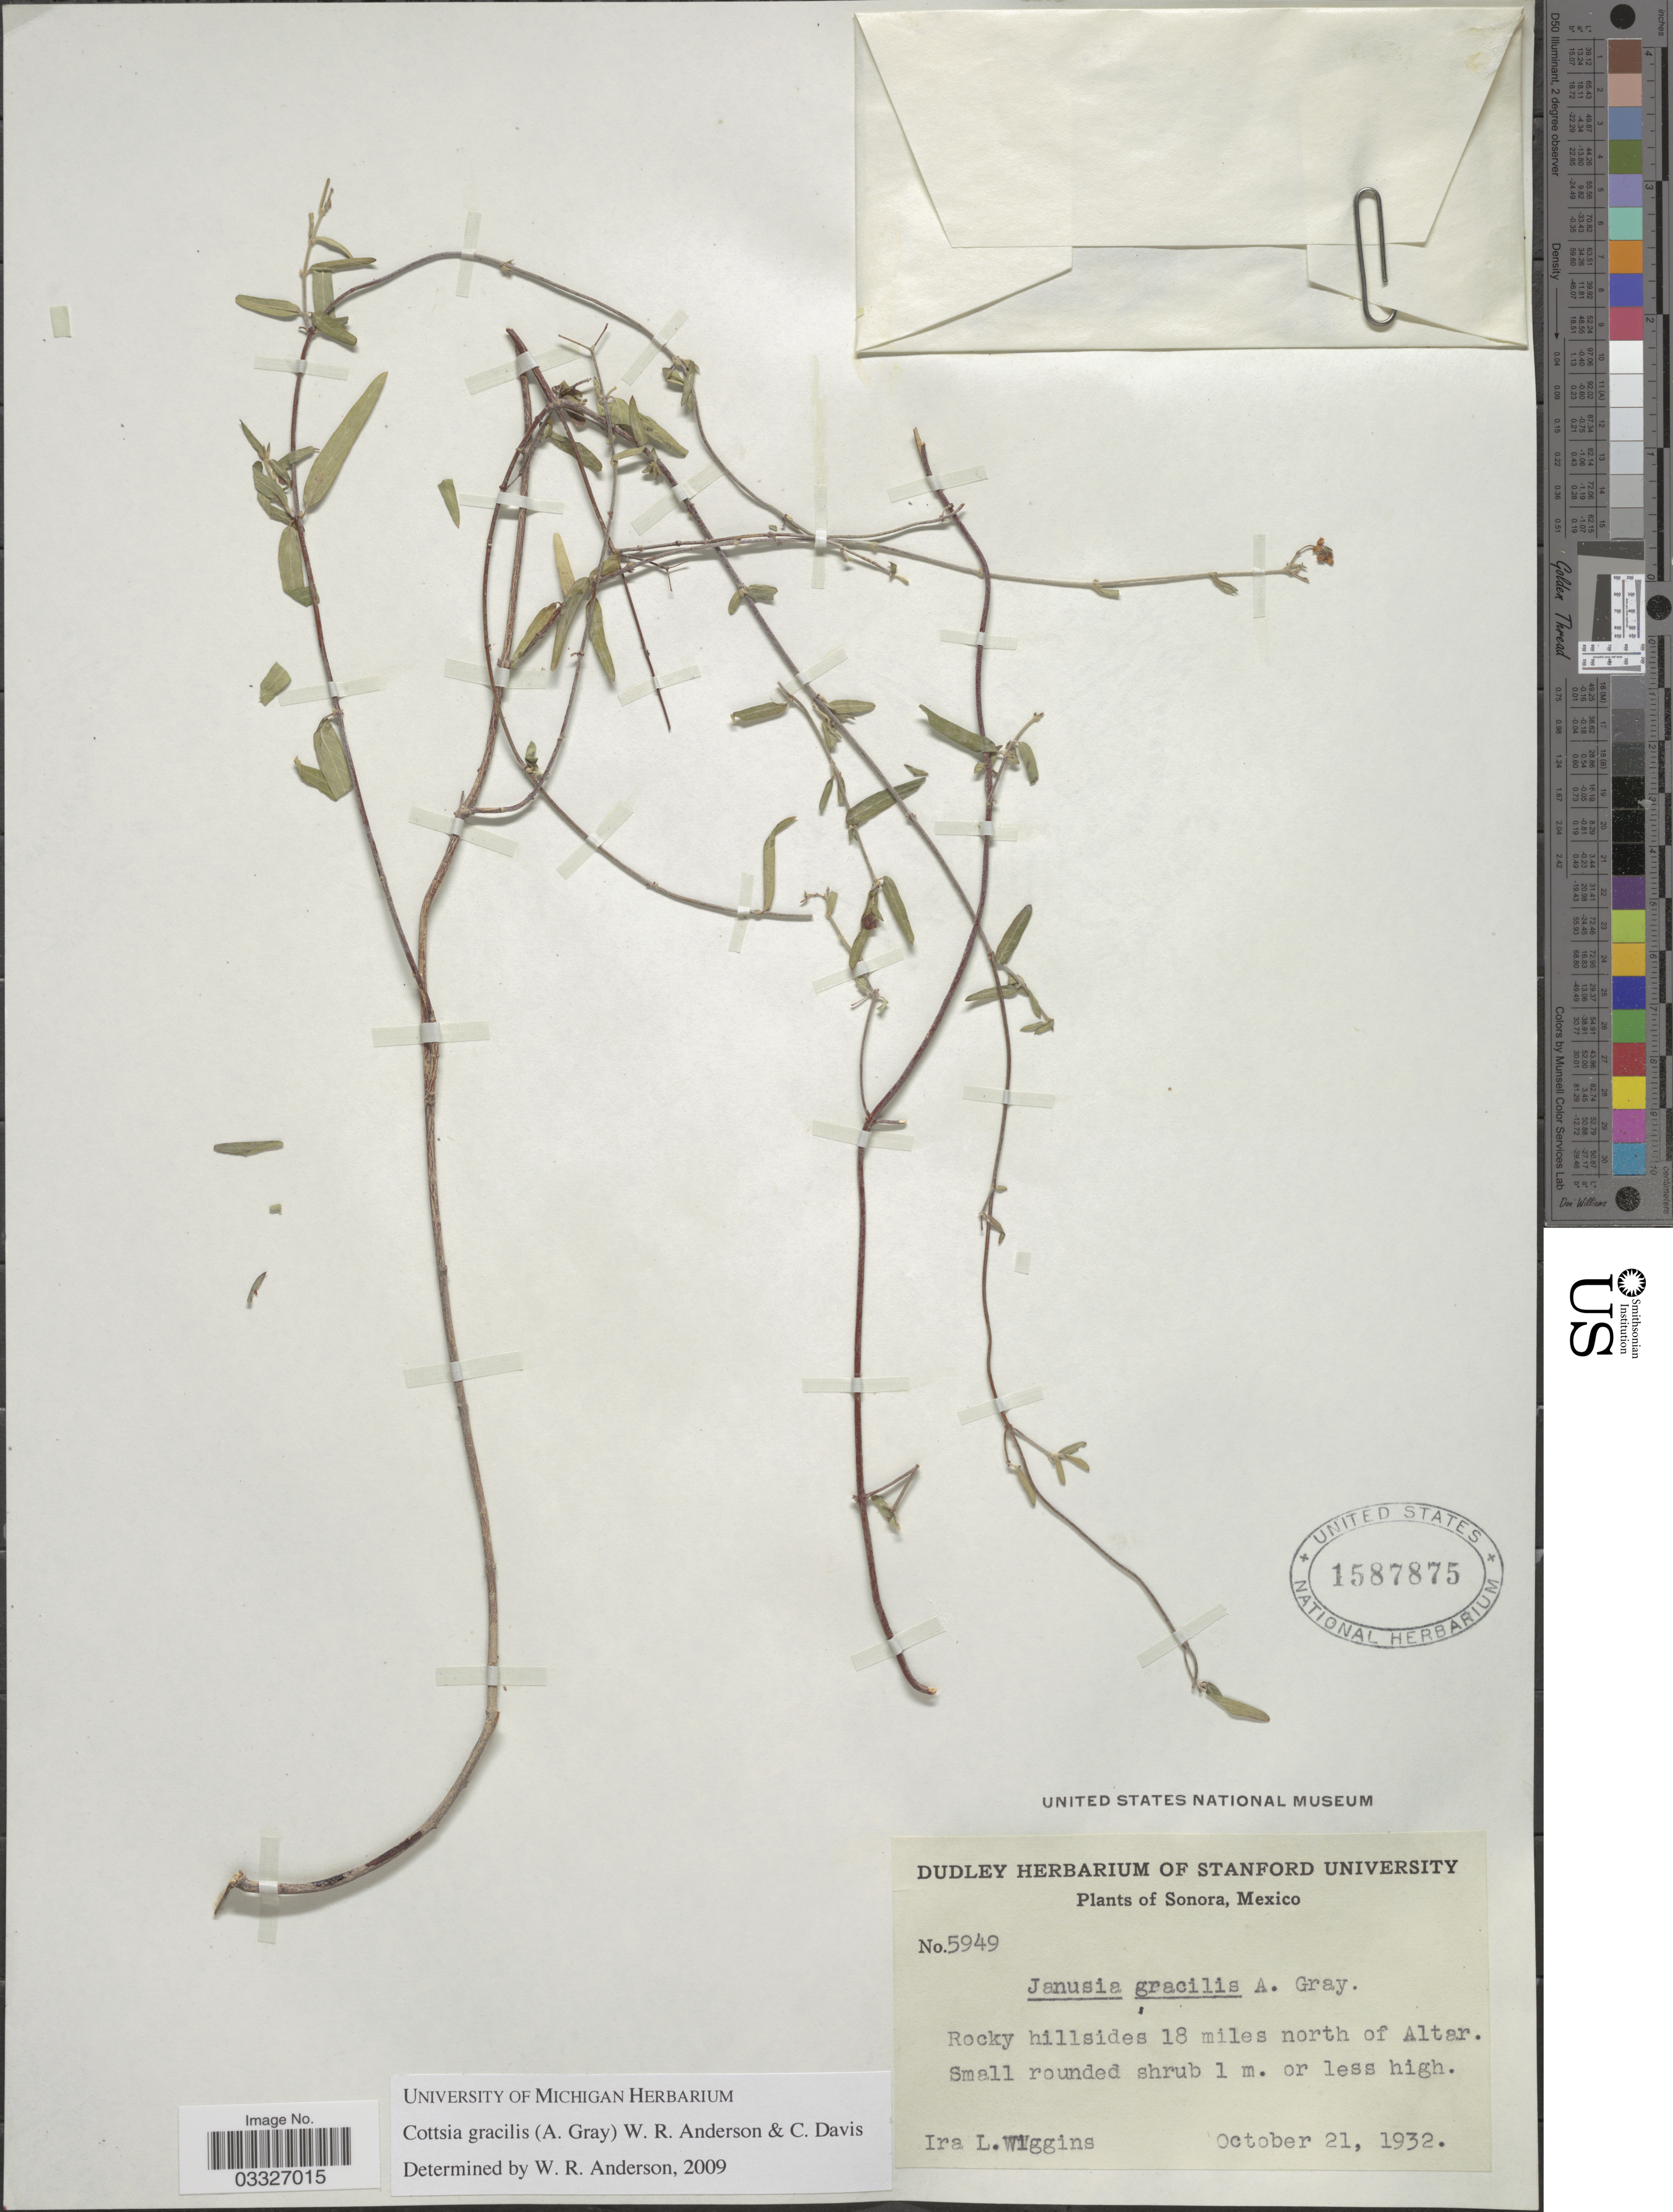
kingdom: Plantae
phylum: Tracheophyta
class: Magnoliopsida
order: Malpighiales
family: Malpighiaceae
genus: Cottsia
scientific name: Cottsia gracilis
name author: (A. Gray) W.R. Anderson & C. Davis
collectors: I. L. Wiggins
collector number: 5949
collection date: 1932-10-21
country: Mexico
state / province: Sonora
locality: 18 miles north of Altar.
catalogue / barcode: US 1587875